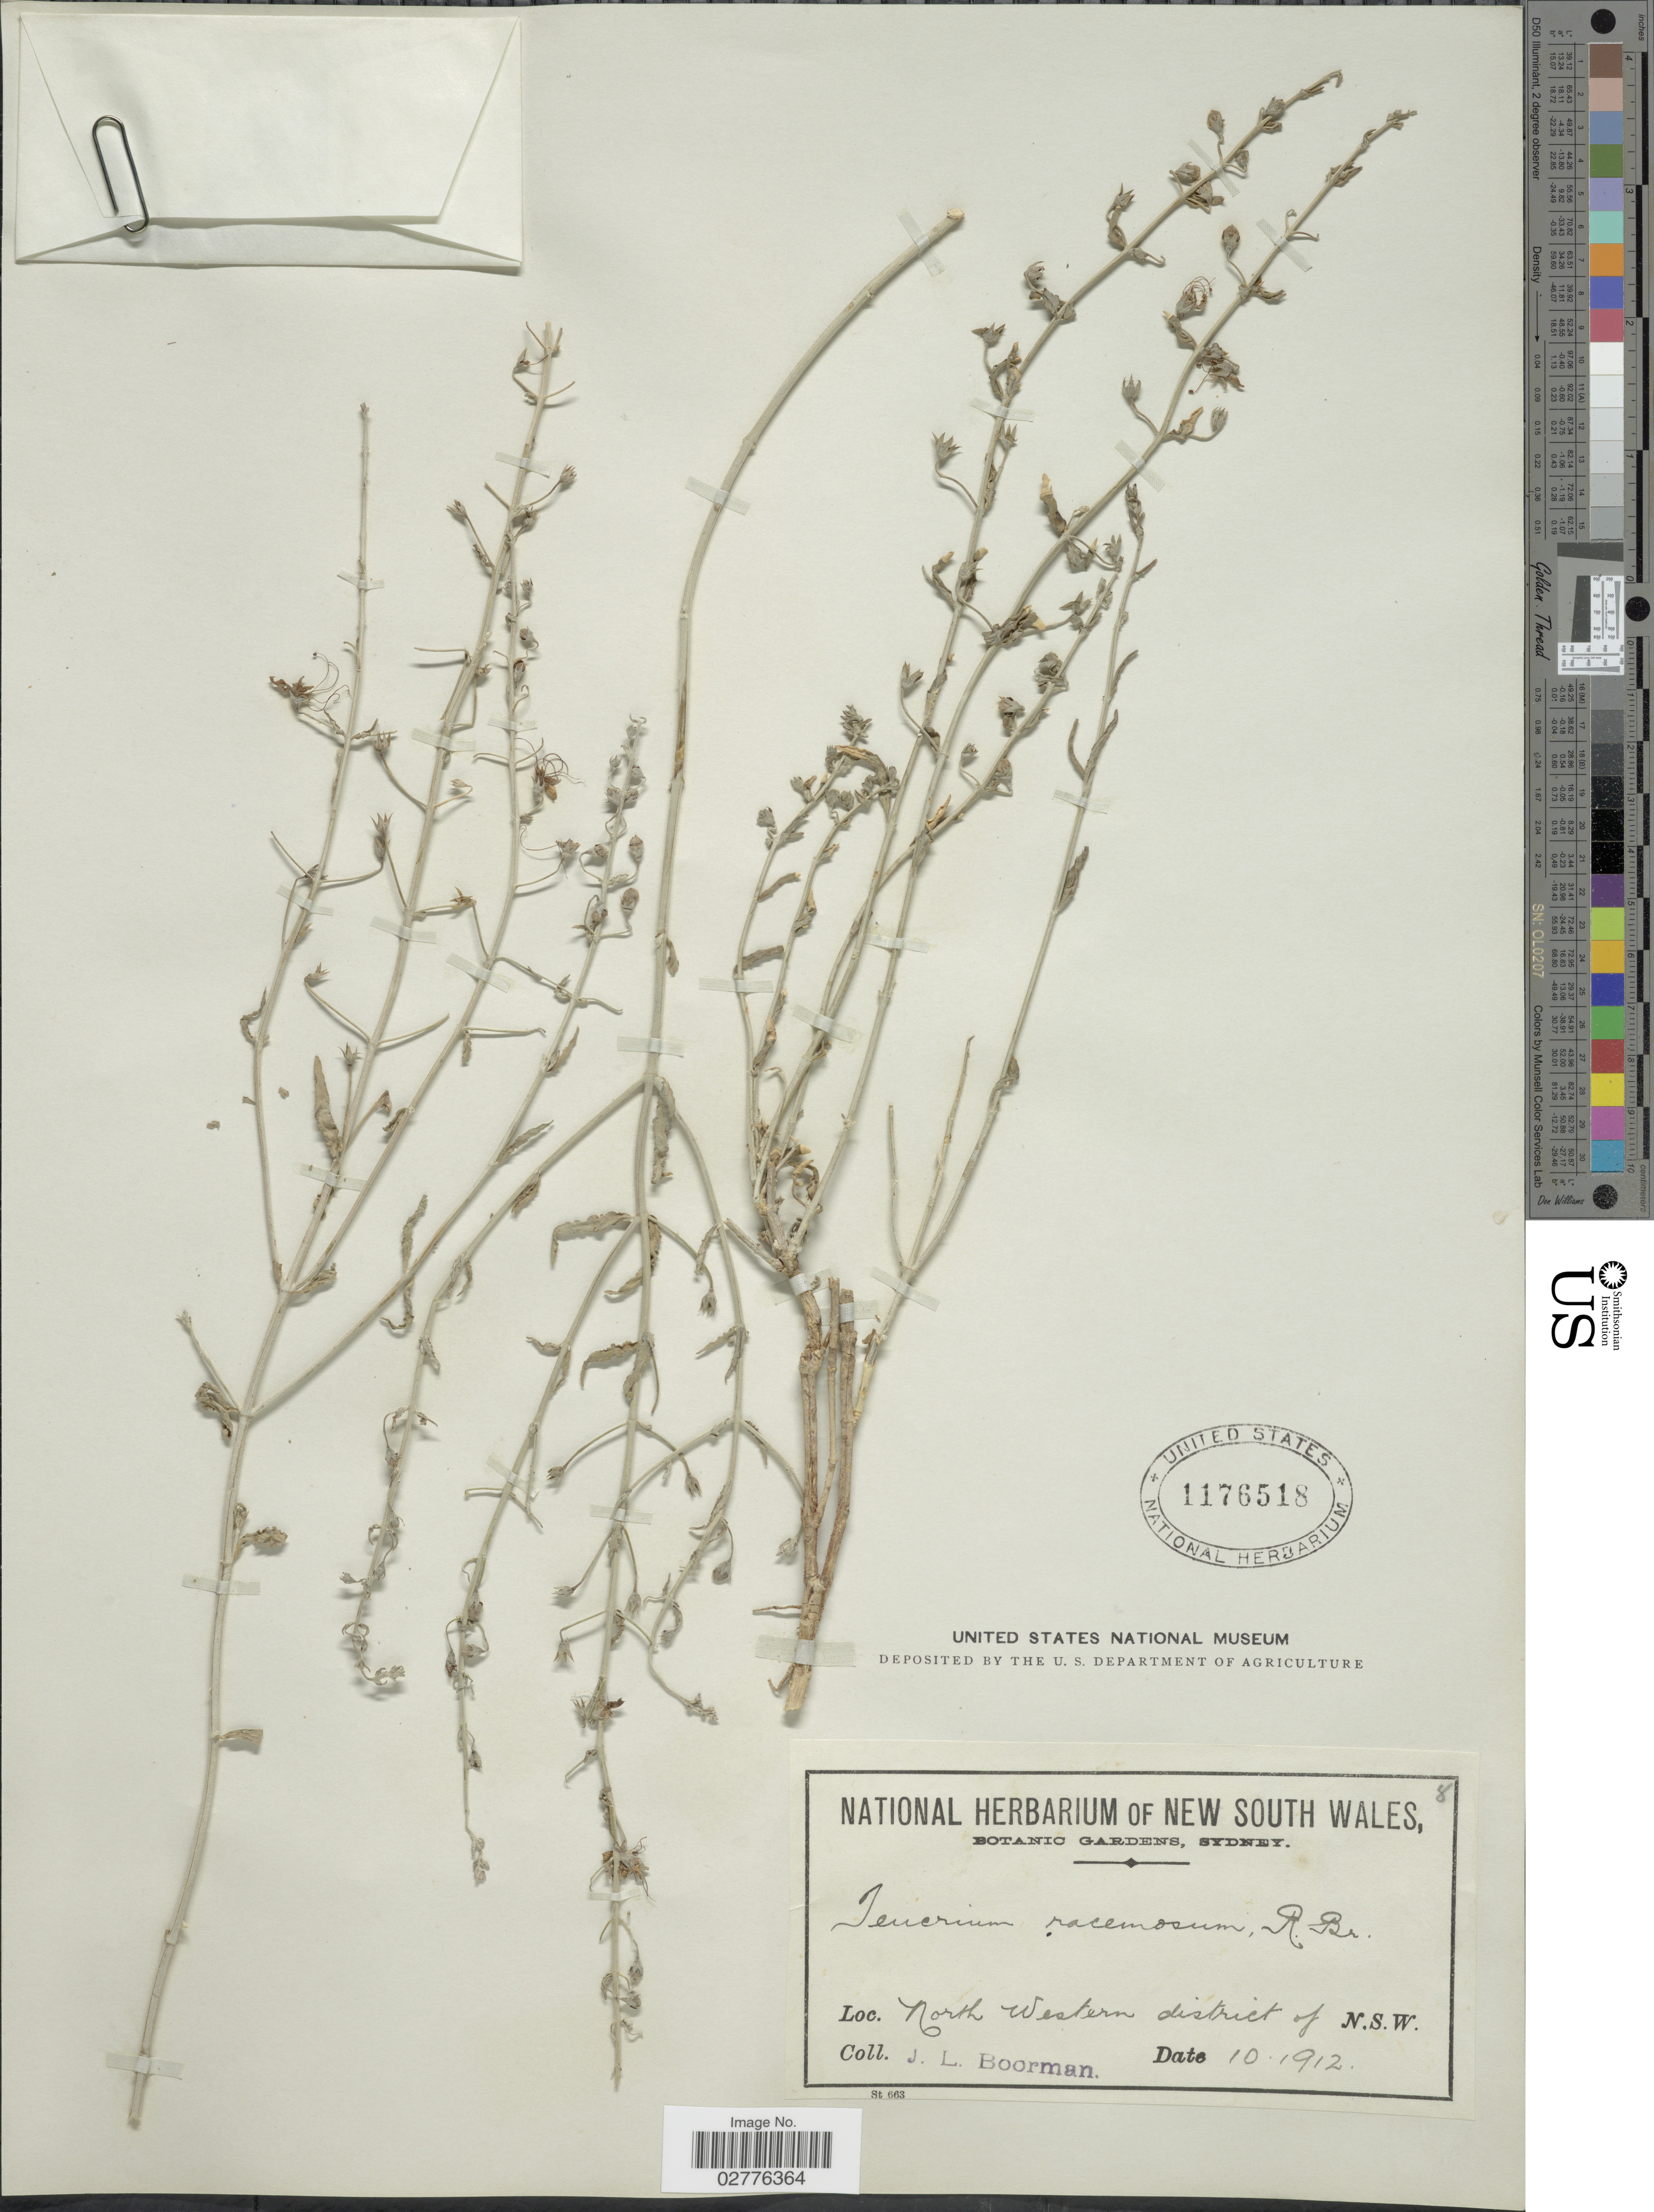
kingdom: Plantae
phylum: Tracheophyta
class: Magnoliopsida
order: Lamiales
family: Lamiaceae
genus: Teucrium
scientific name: Teucrium racemosum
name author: R. Br.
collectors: J. Boorman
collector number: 8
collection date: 1912-10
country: Australia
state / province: New South Wales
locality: North Western district of N.S.W.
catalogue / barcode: US 1176518